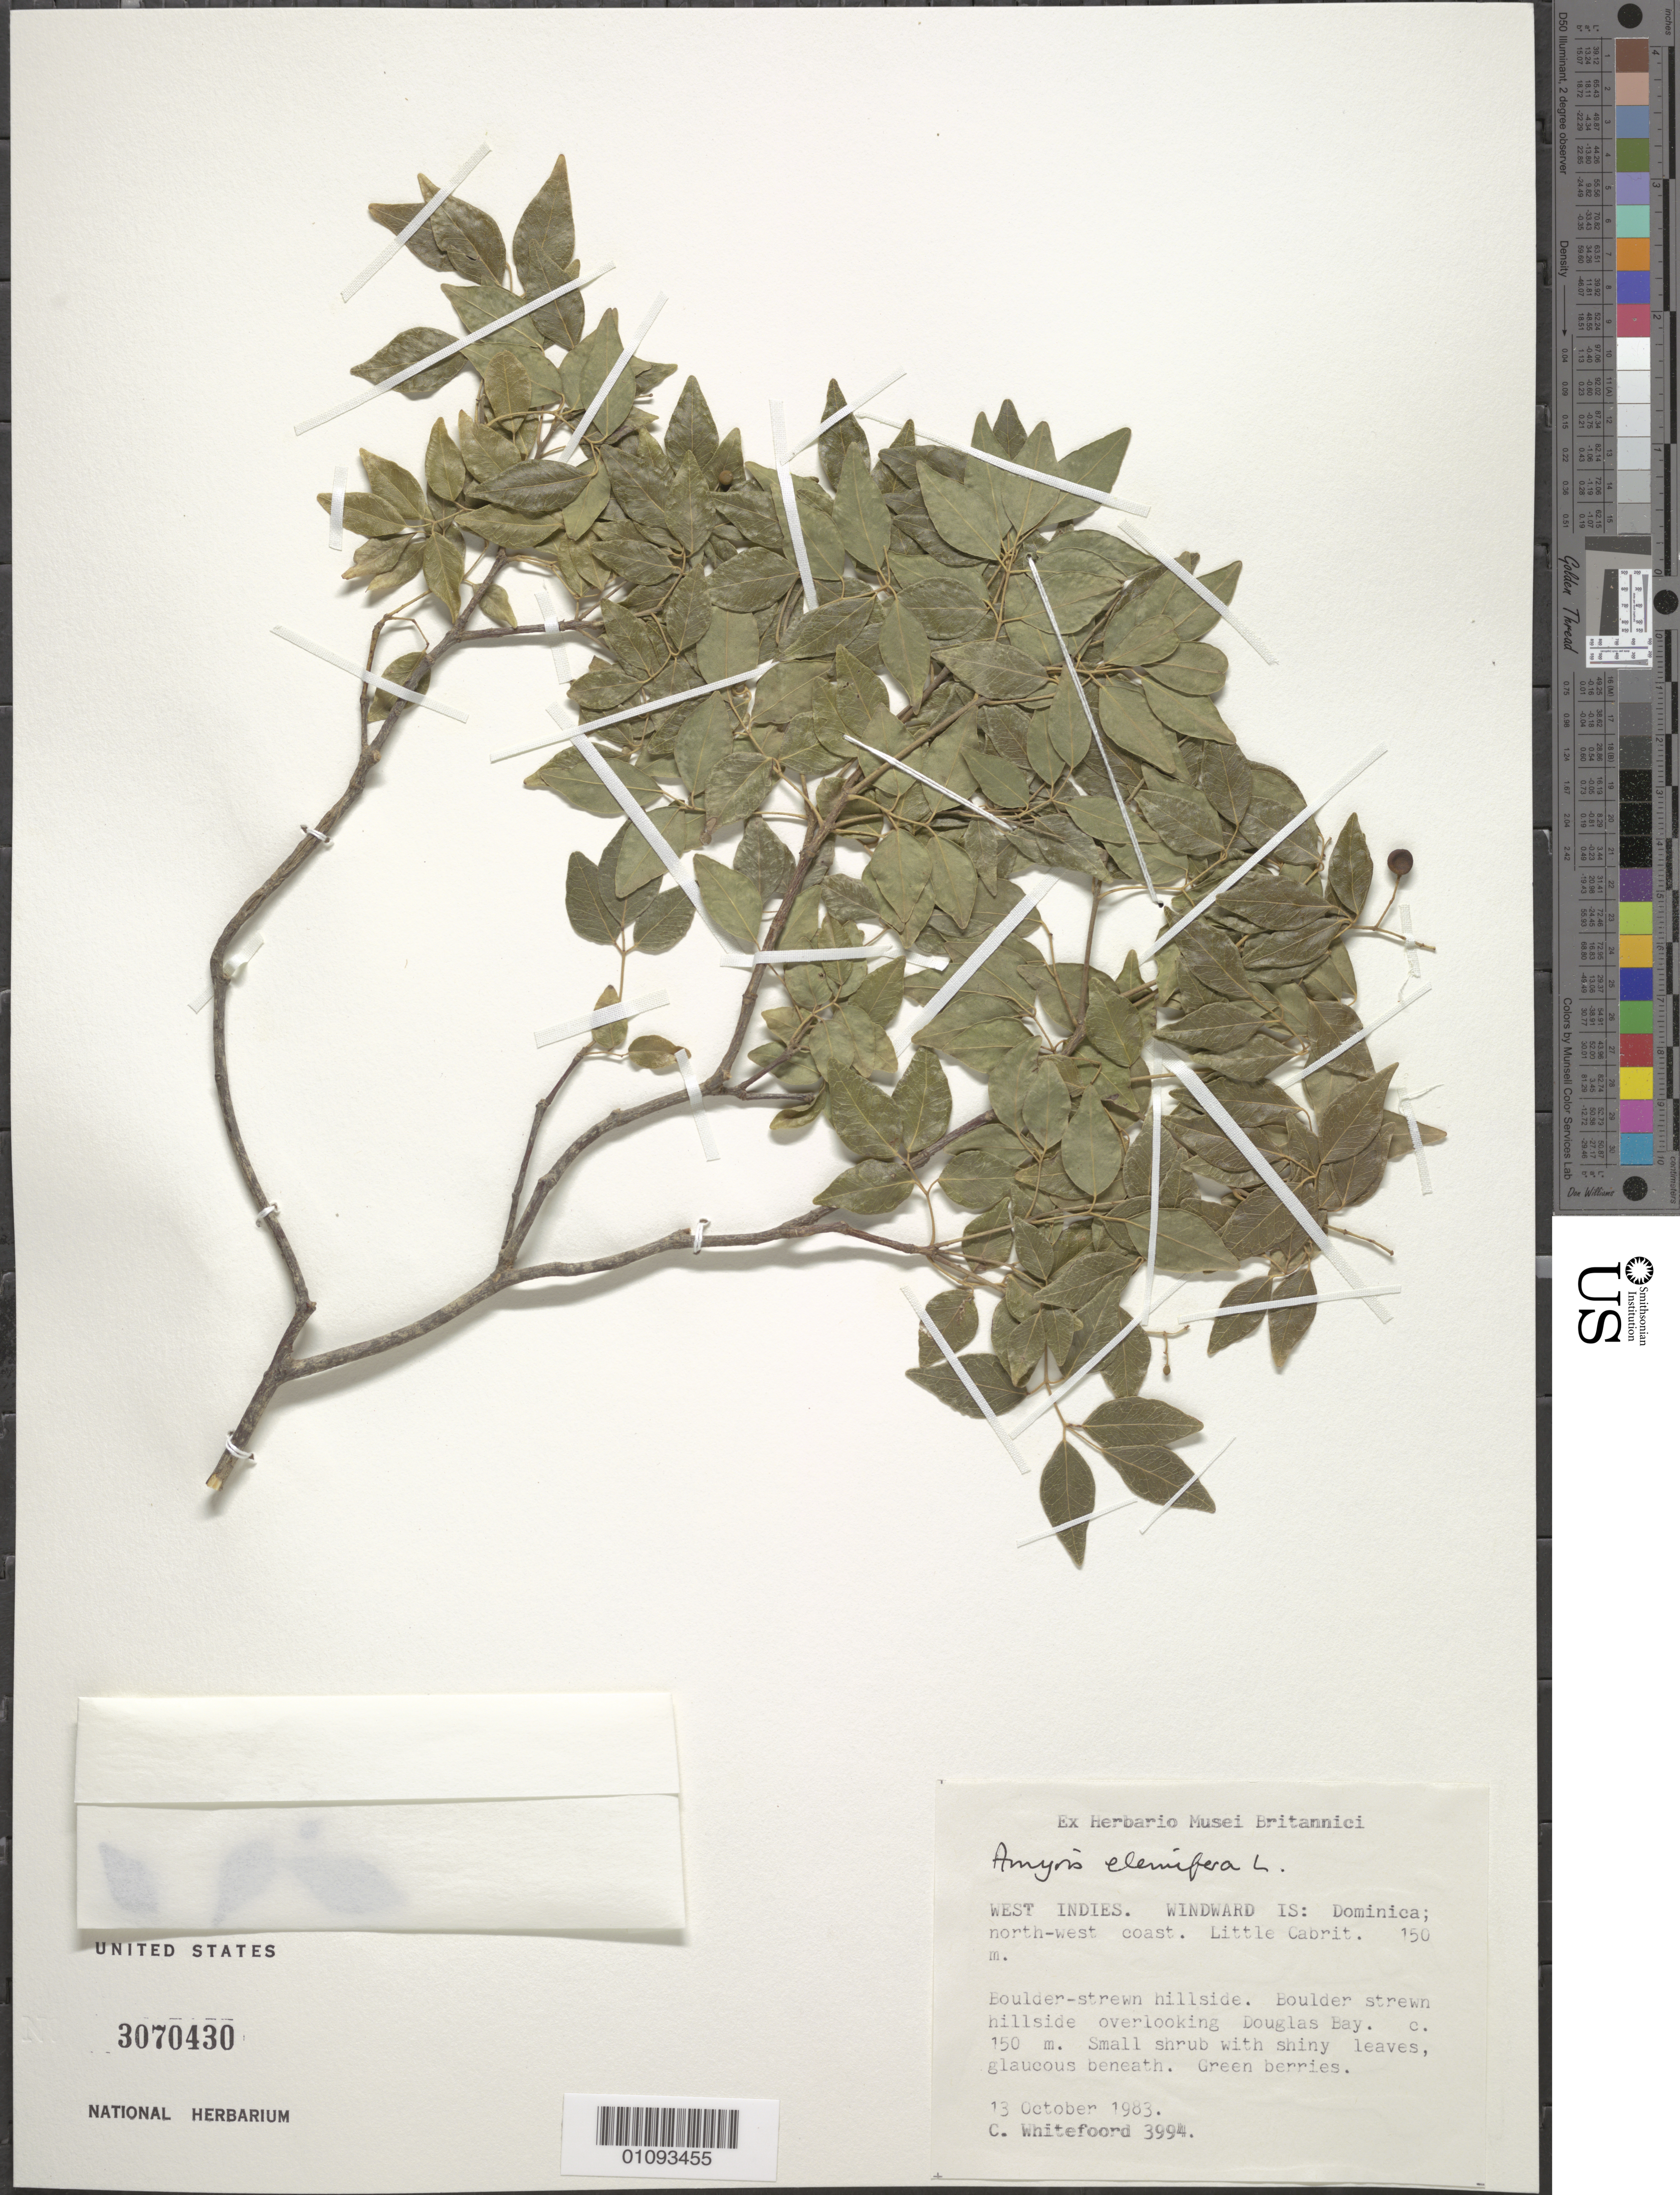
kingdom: Plantae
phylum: Tracheophyta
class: Magnoliopsida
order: Sapindales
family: Rutaceae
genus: Amyris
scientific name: Amyris elemifera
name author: L.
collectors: C. Whitefoord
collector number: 3994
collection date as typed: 13 Oct 1983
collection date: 1983-10-13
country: Dominica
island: Dominica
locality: NW coast, Little Cabrit, overlooking Douglas Bay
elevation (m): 150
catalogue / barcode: US 3070430